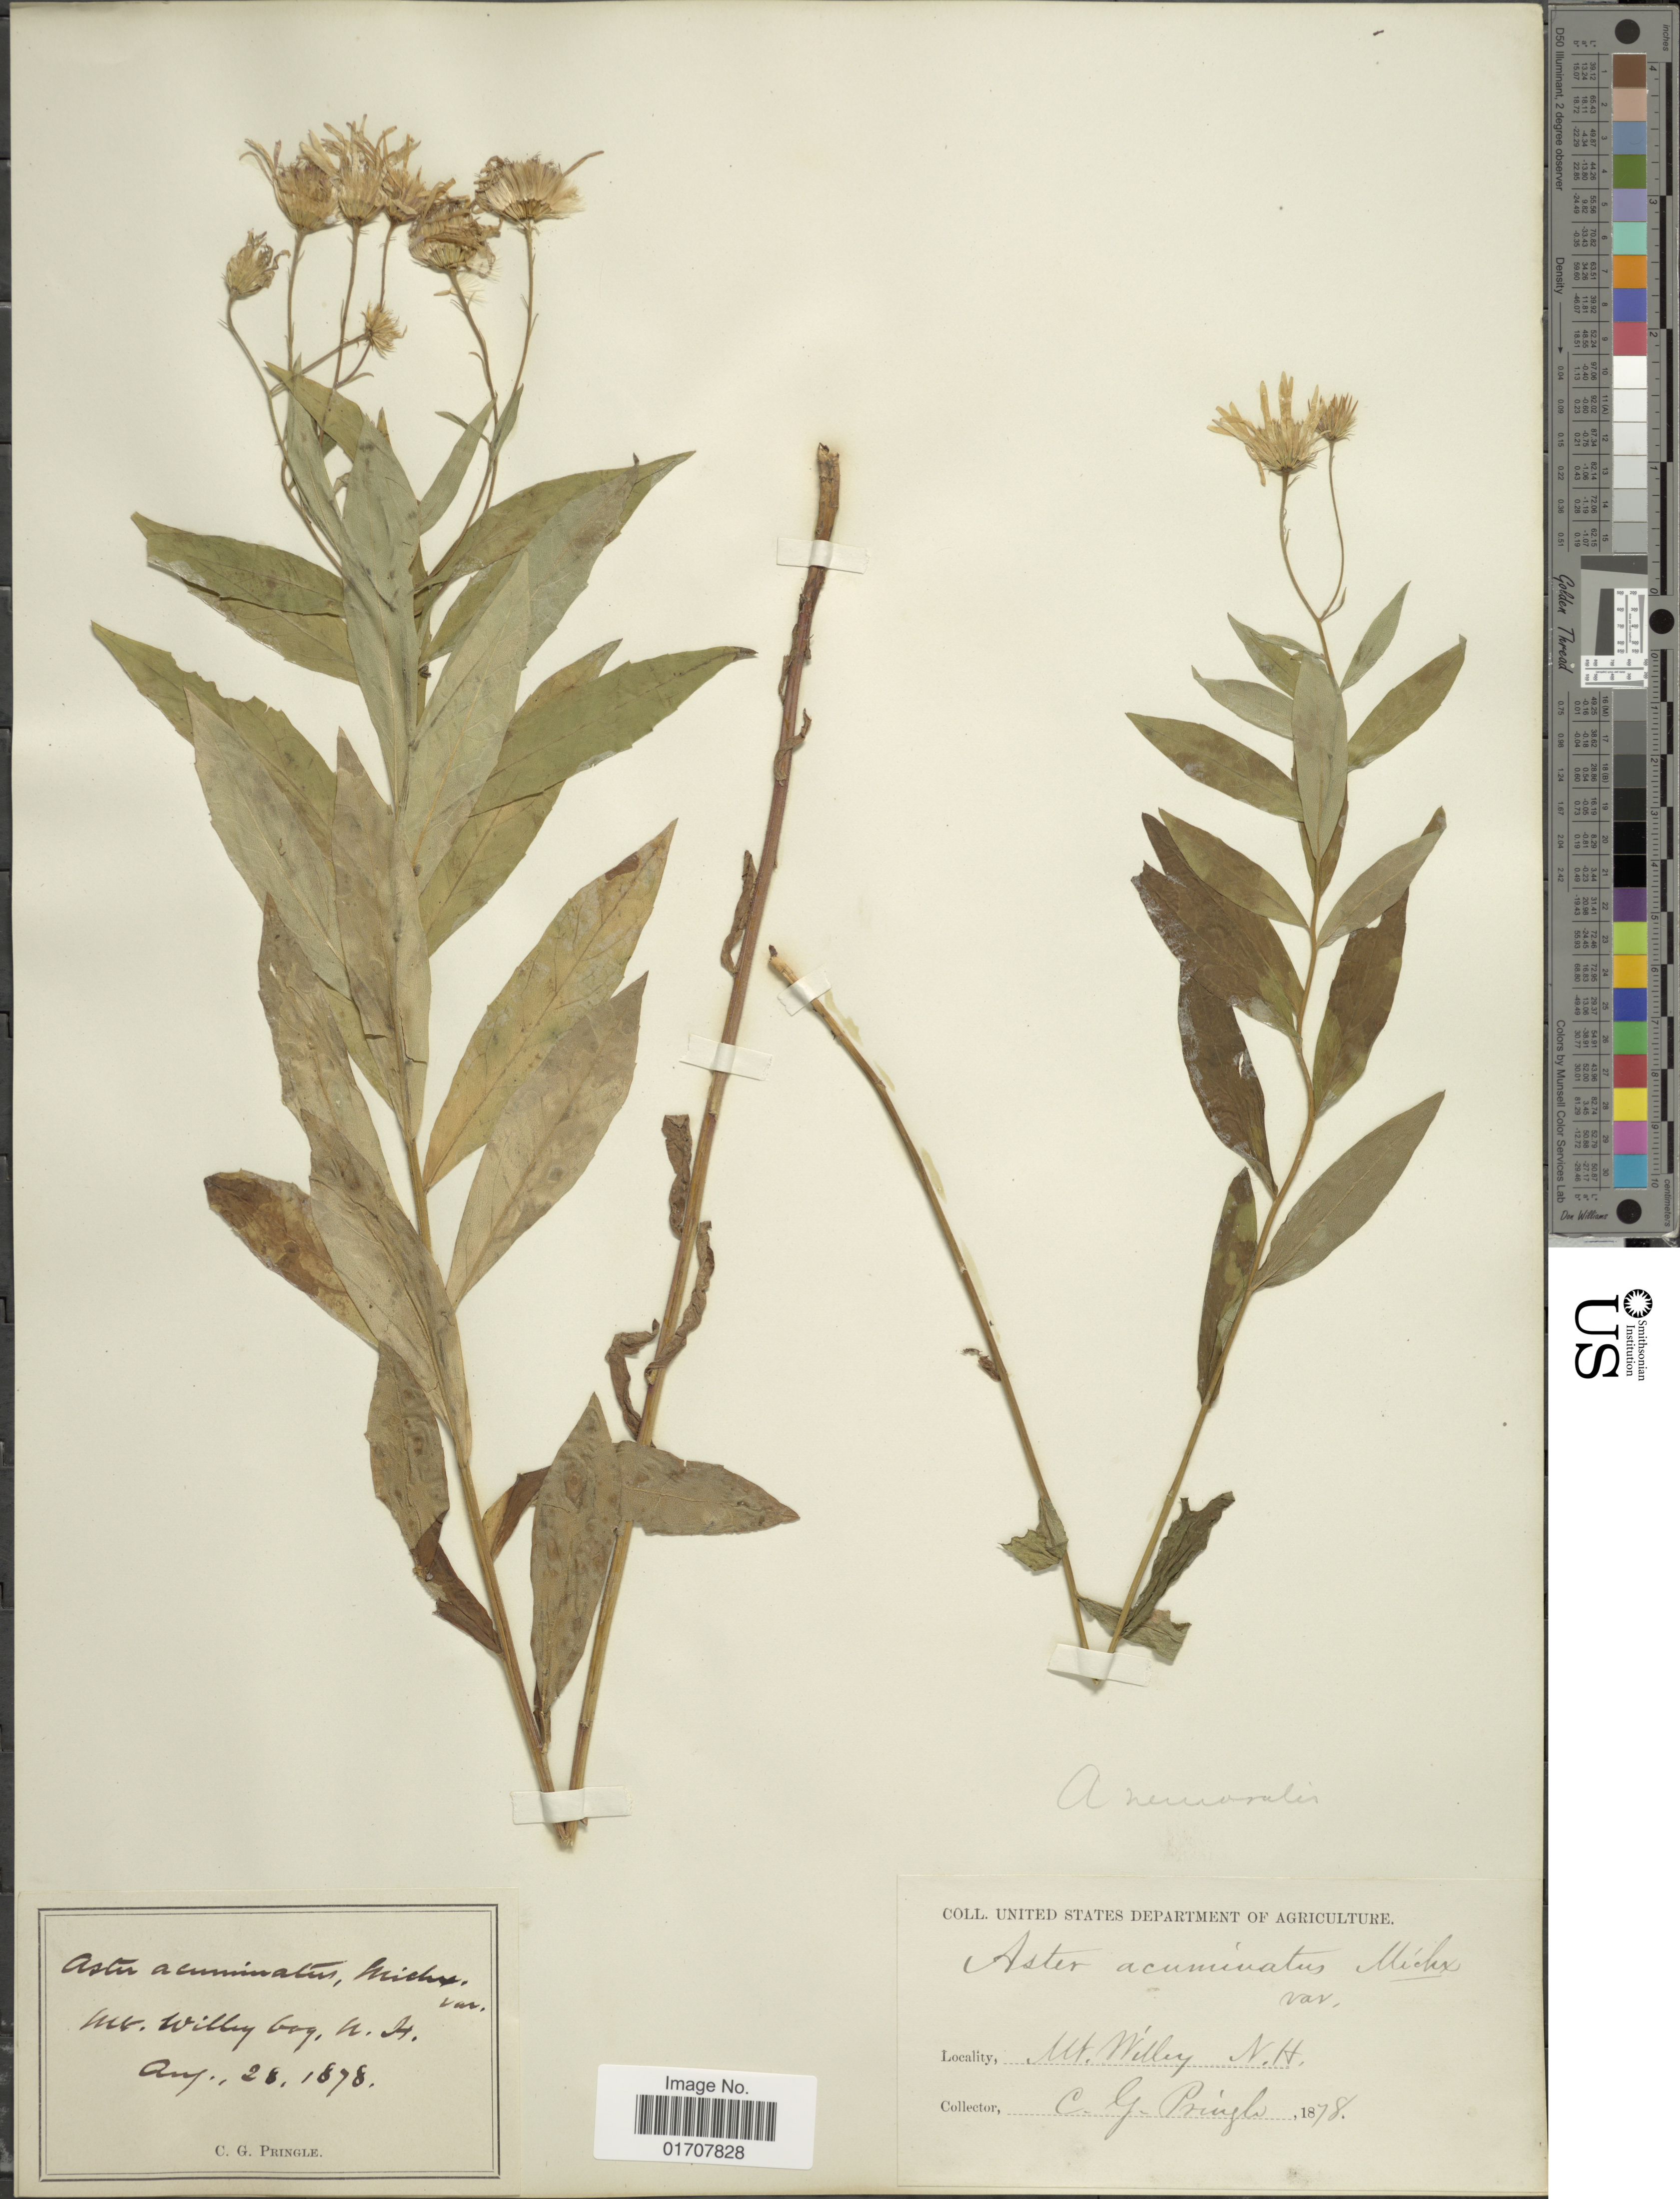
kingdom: Plantae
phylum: Tracheophyta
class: Magnoliopsida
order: Asterales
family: Asteraceae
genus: Oclemena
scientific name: Oclemena nemoralis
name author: (Aiton) Greene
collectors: C. G. Pringle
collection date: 1878-08-28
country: United States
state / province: New Hampshire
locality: Mt. Willey, N, H.